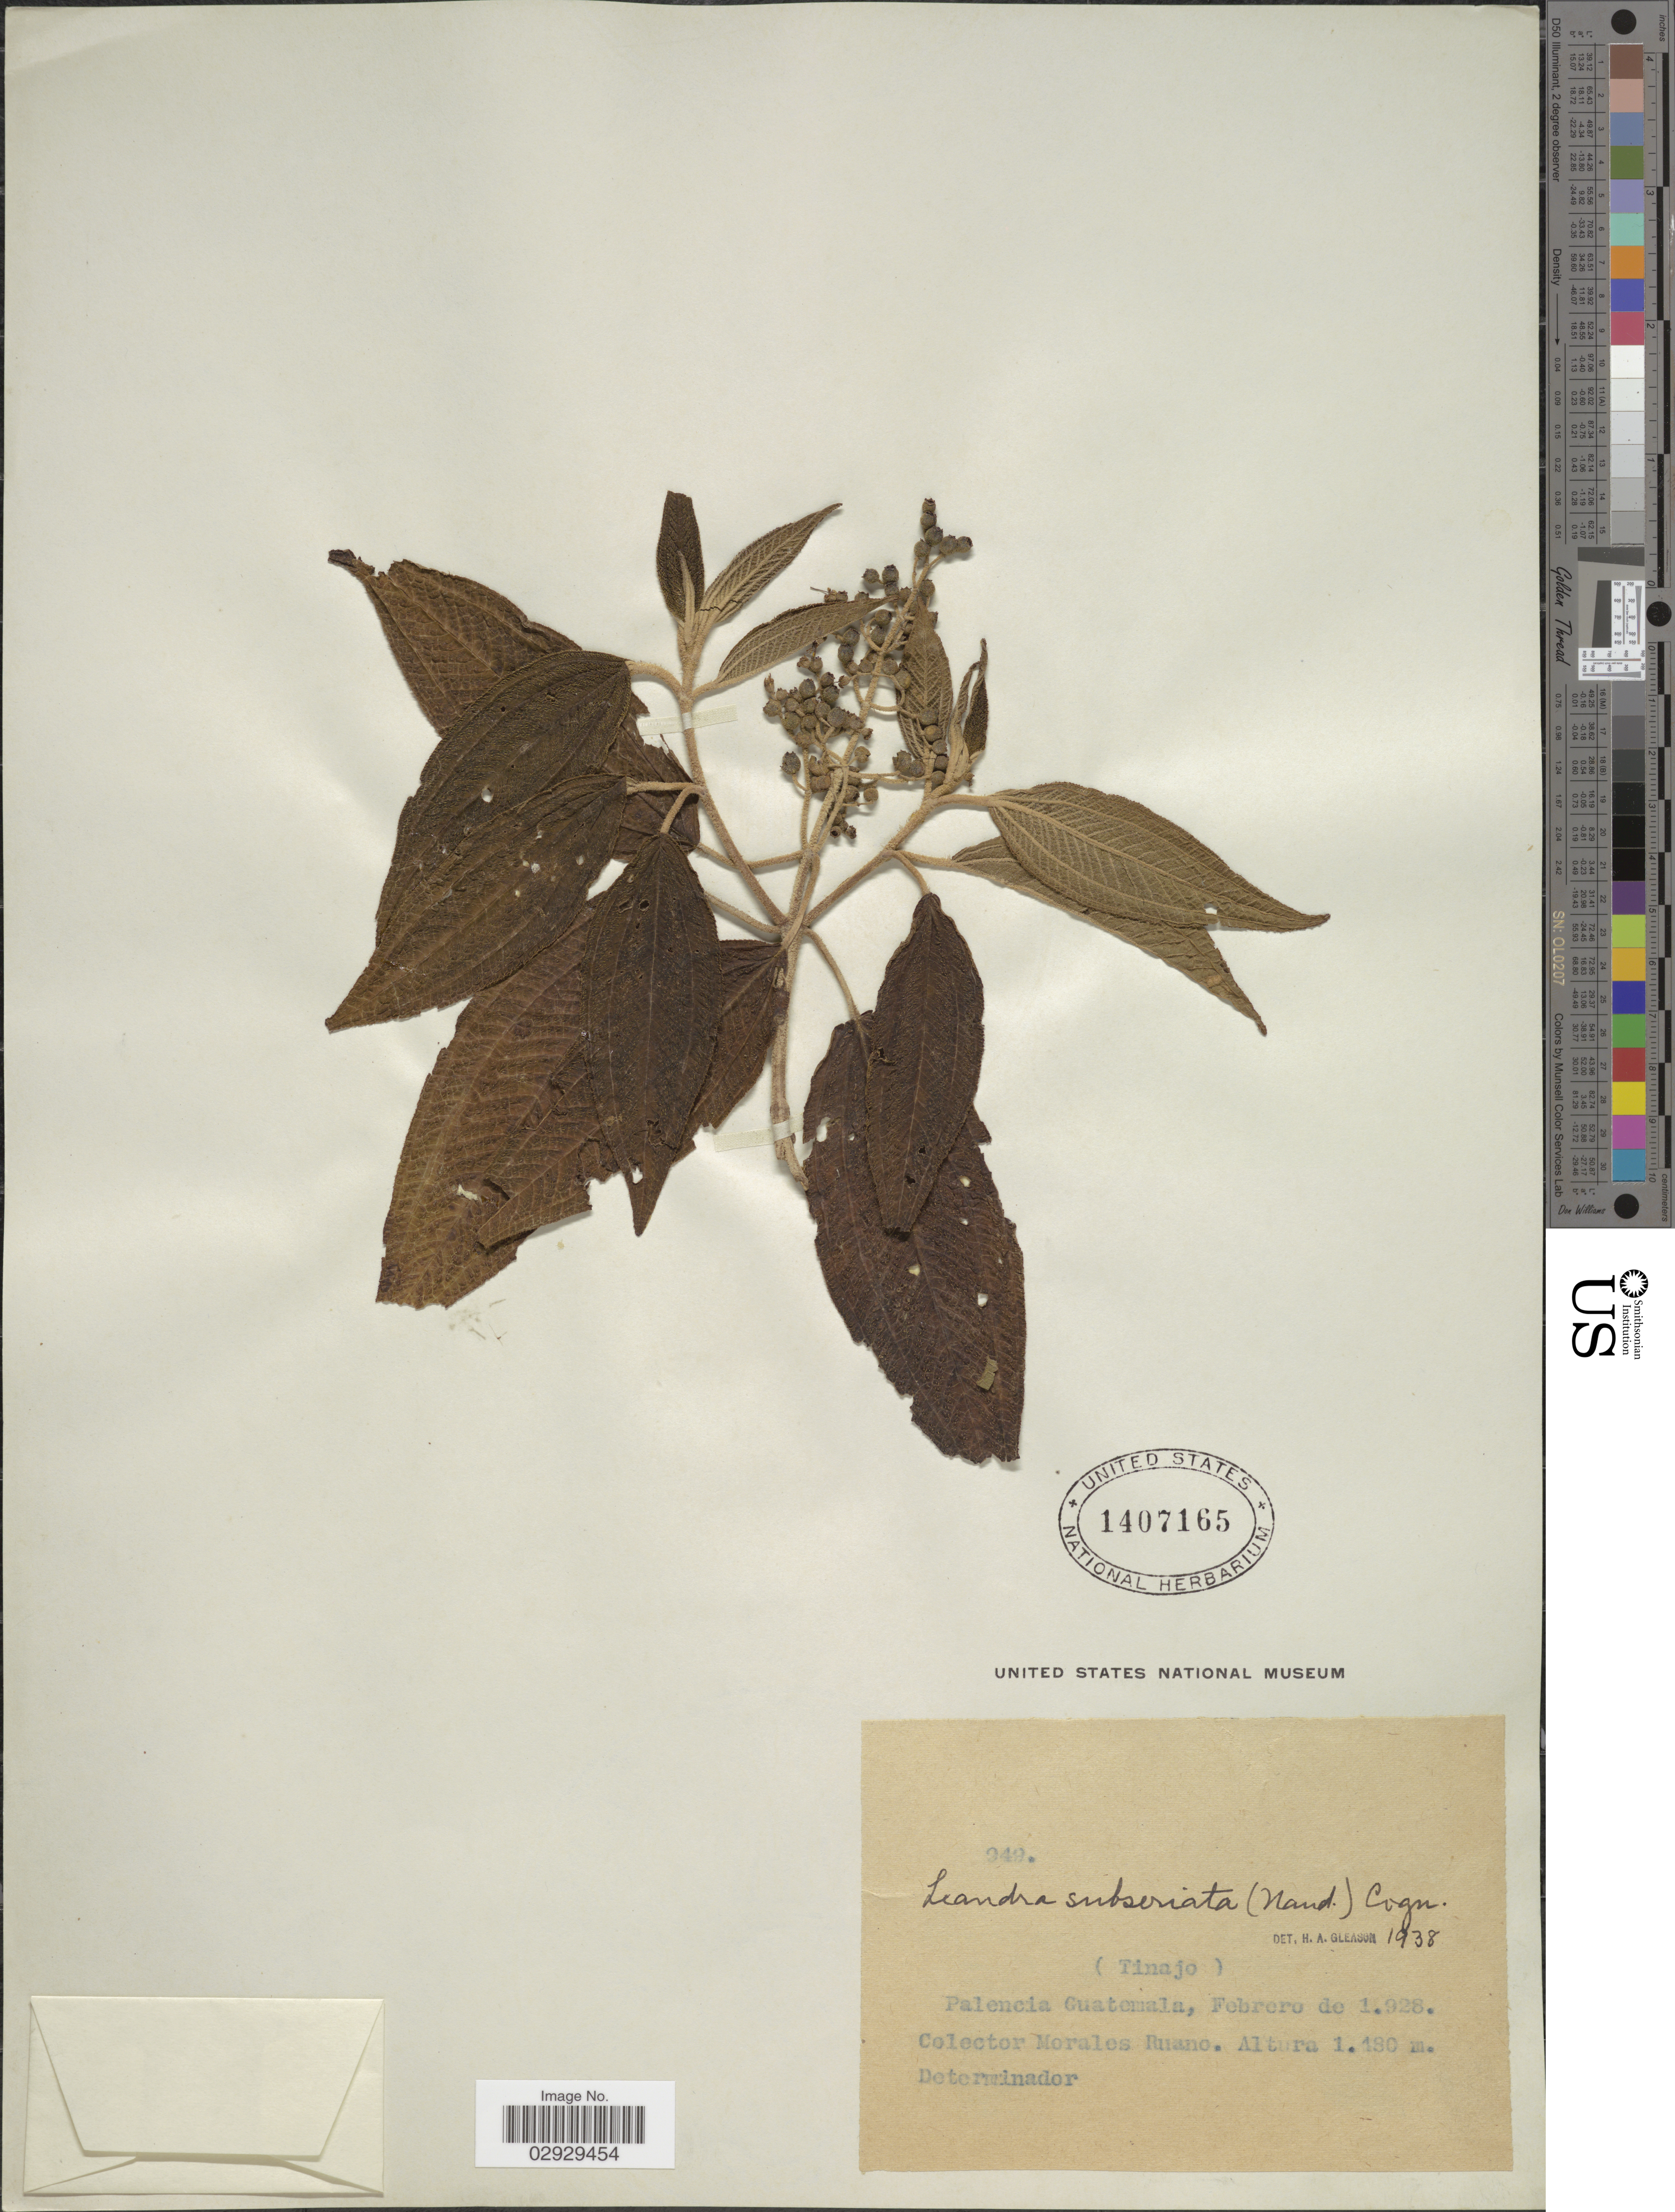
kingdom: Plantae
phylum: Tracheophyta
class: Magnoliopsida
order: Myrtales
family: Melastomataceae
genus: Leandra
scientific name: Leandra subseriata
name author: (Naudin) Cogn.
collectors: M. Ruano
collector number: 949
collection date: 1928-02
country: Guatemala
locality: (Tinajo). Palencia Guatemala.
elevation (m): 1180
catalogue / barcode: US 1407165